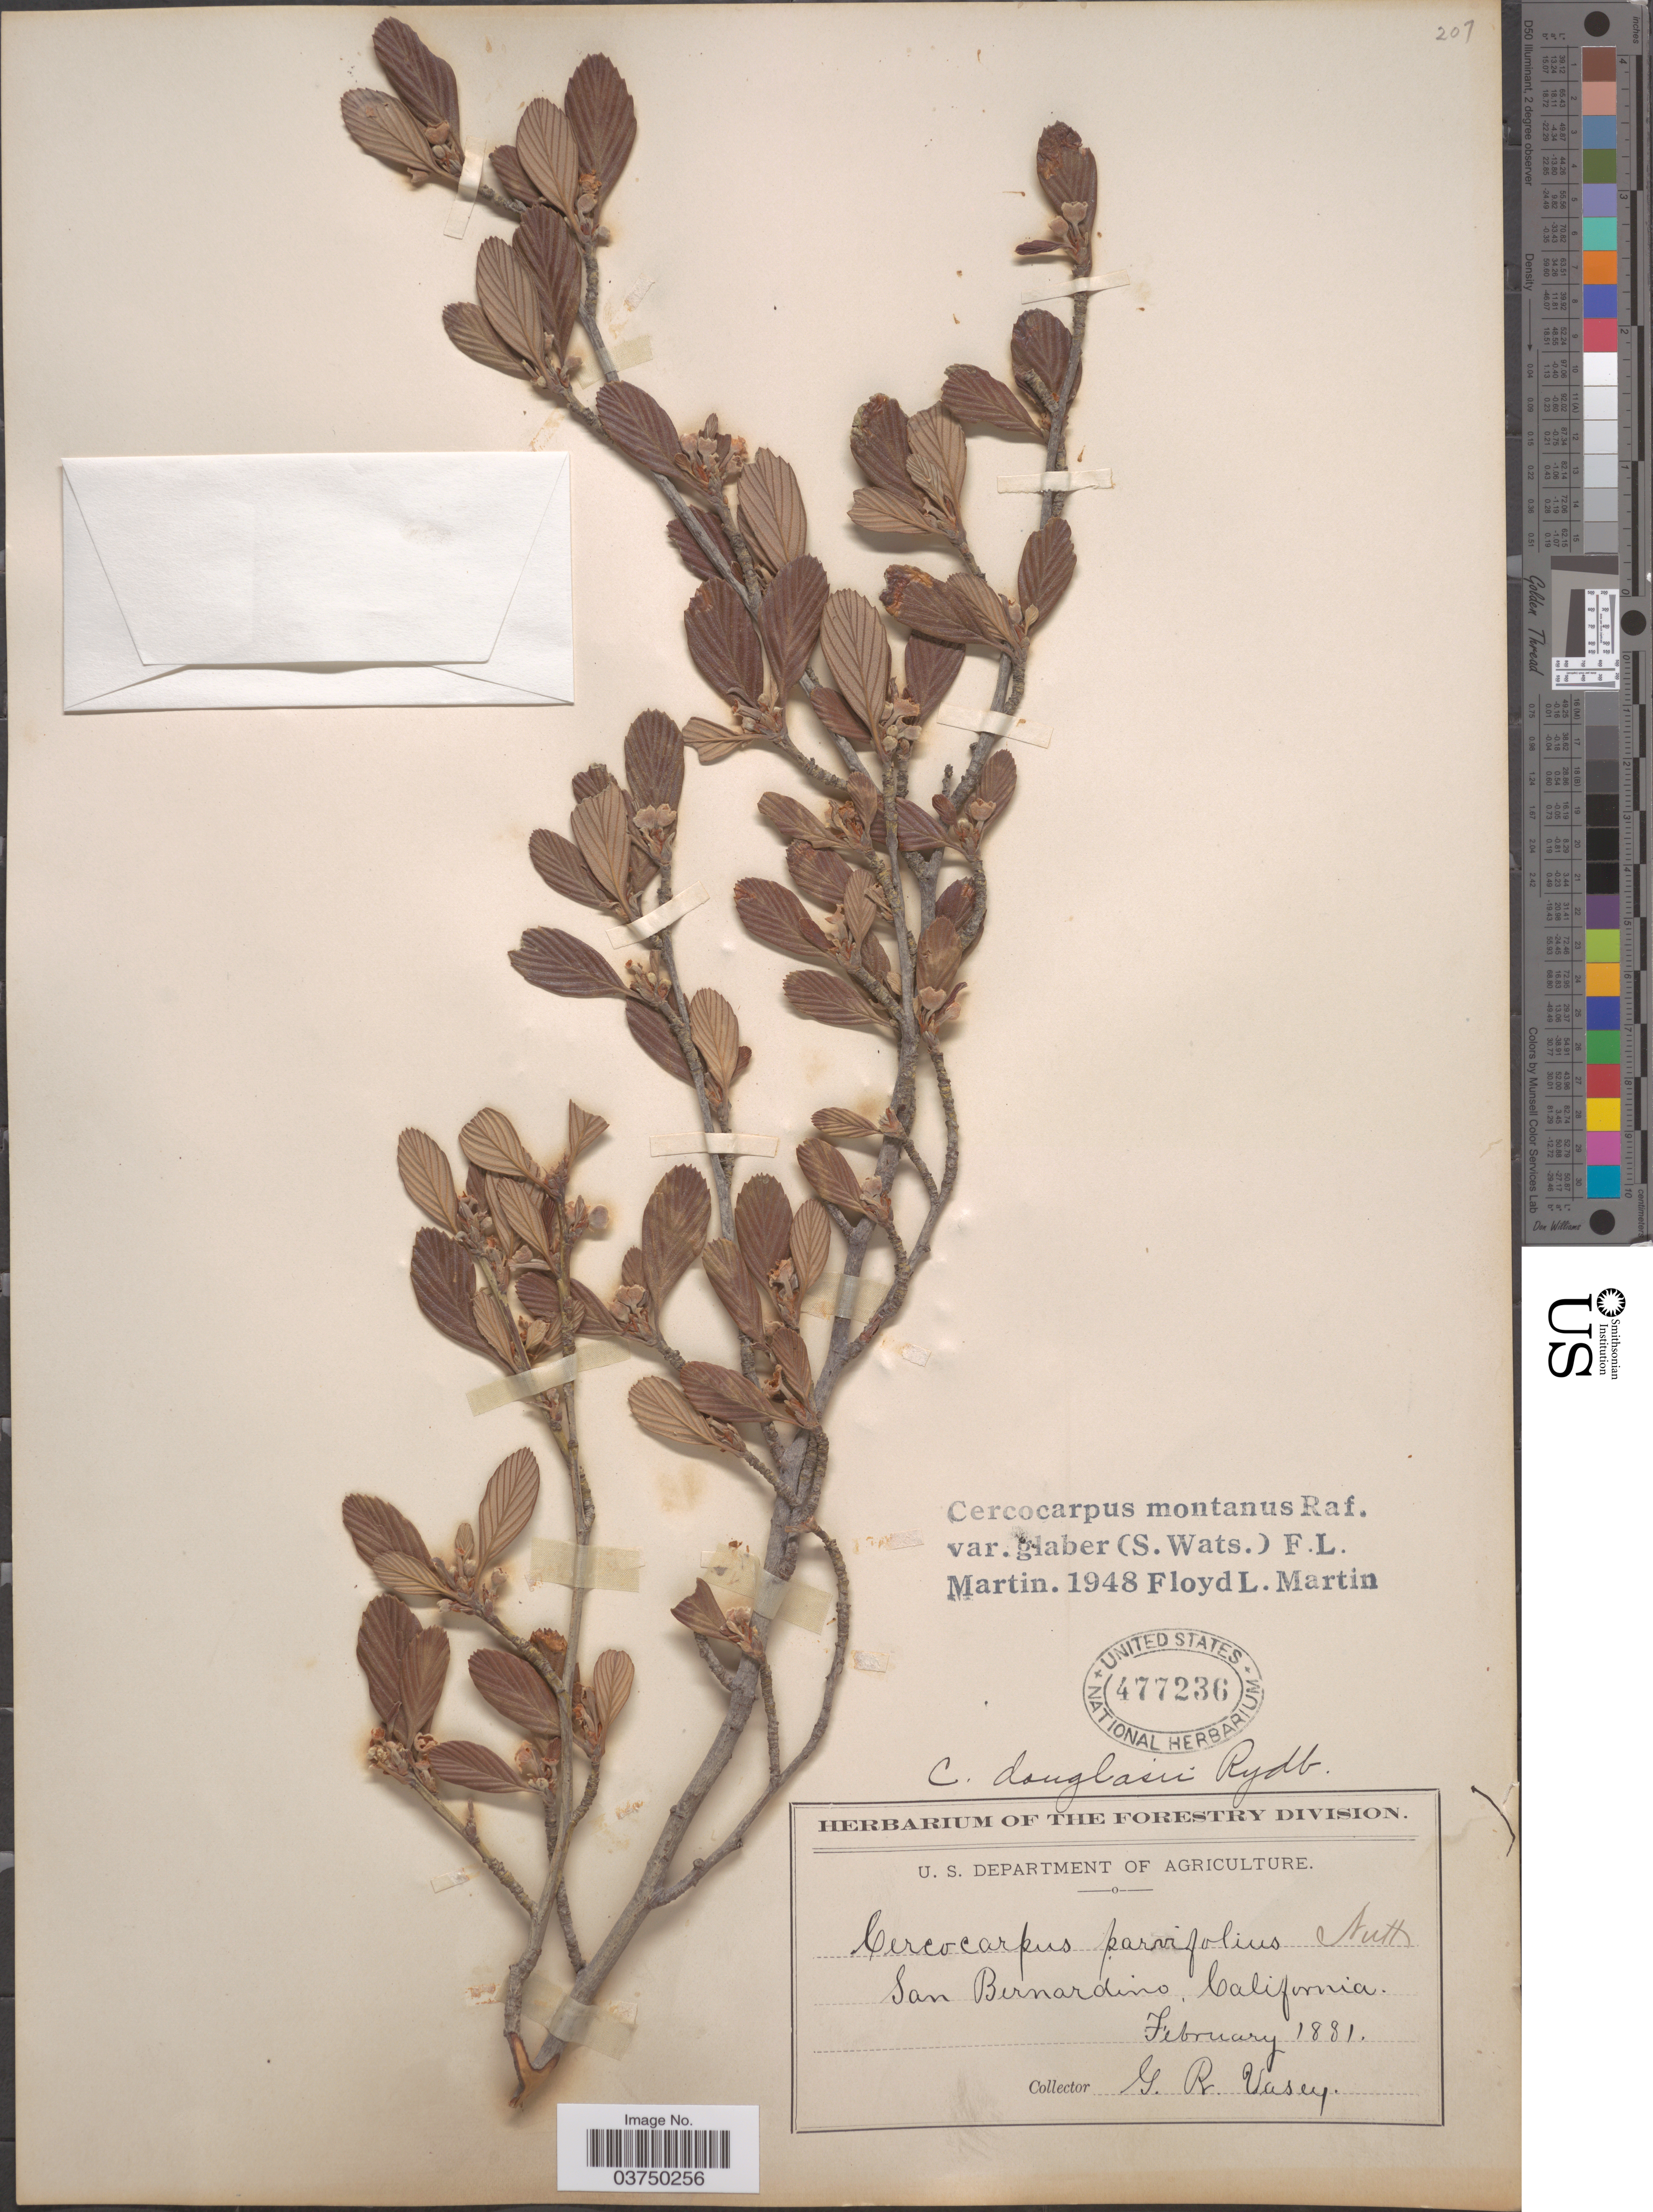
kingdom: Plantae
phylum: Tracheophyta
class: Magnoliopsida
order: Rosales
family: Rosaceae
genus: Cercocarpus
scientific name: Cercocarpus montanus var. glaber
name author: (S. Watson) F.L. Martin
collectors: G. R. Vasey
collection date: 1881-02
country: United States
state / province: California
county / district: San Bernardino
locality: San Bernardino.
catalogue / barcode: US 477236